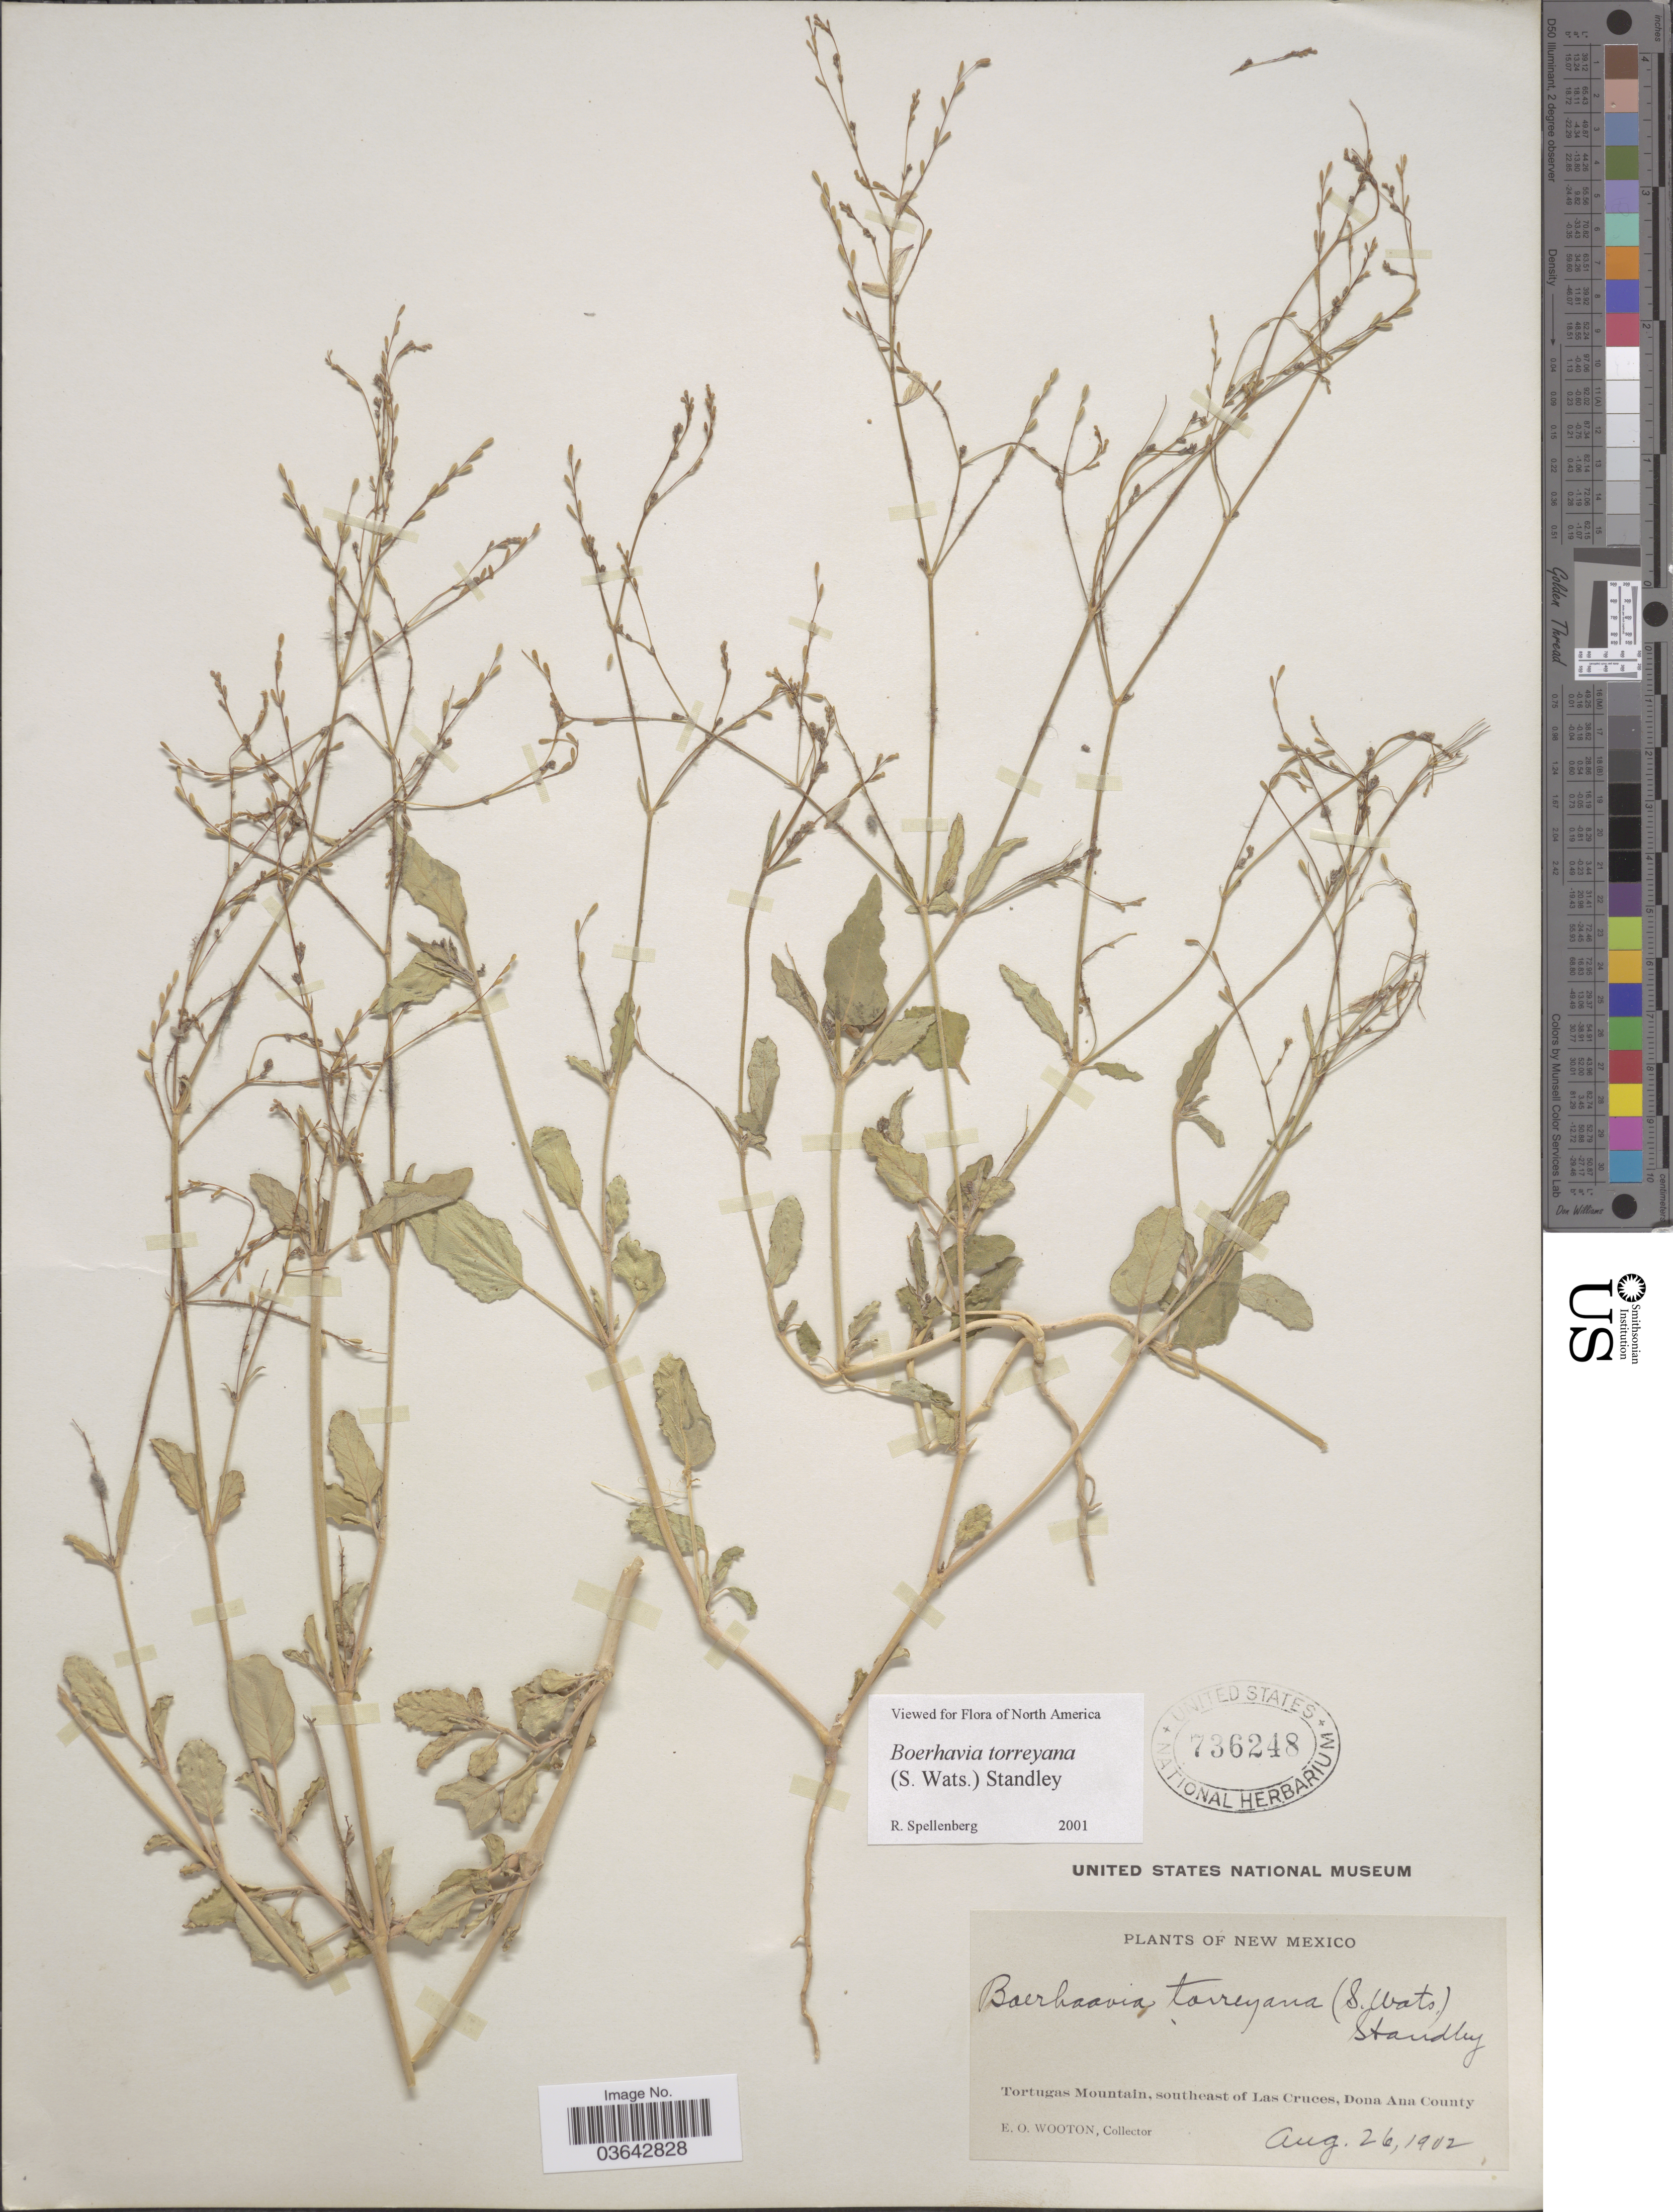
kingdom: Plantae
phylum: Tracheophyta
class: Magnoliopsida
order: Caryophyllales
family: Nyctaginaceae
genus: Boerhavia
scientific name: Boerhavia torreyana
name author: (S. Watson) Standl.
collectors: E. O. Wooton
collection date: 1902-08-26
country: United States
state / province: New Mexico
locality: Tortugas Mountain, southeast of Las Cruces, Dona Ana County.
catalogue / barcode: US 736248